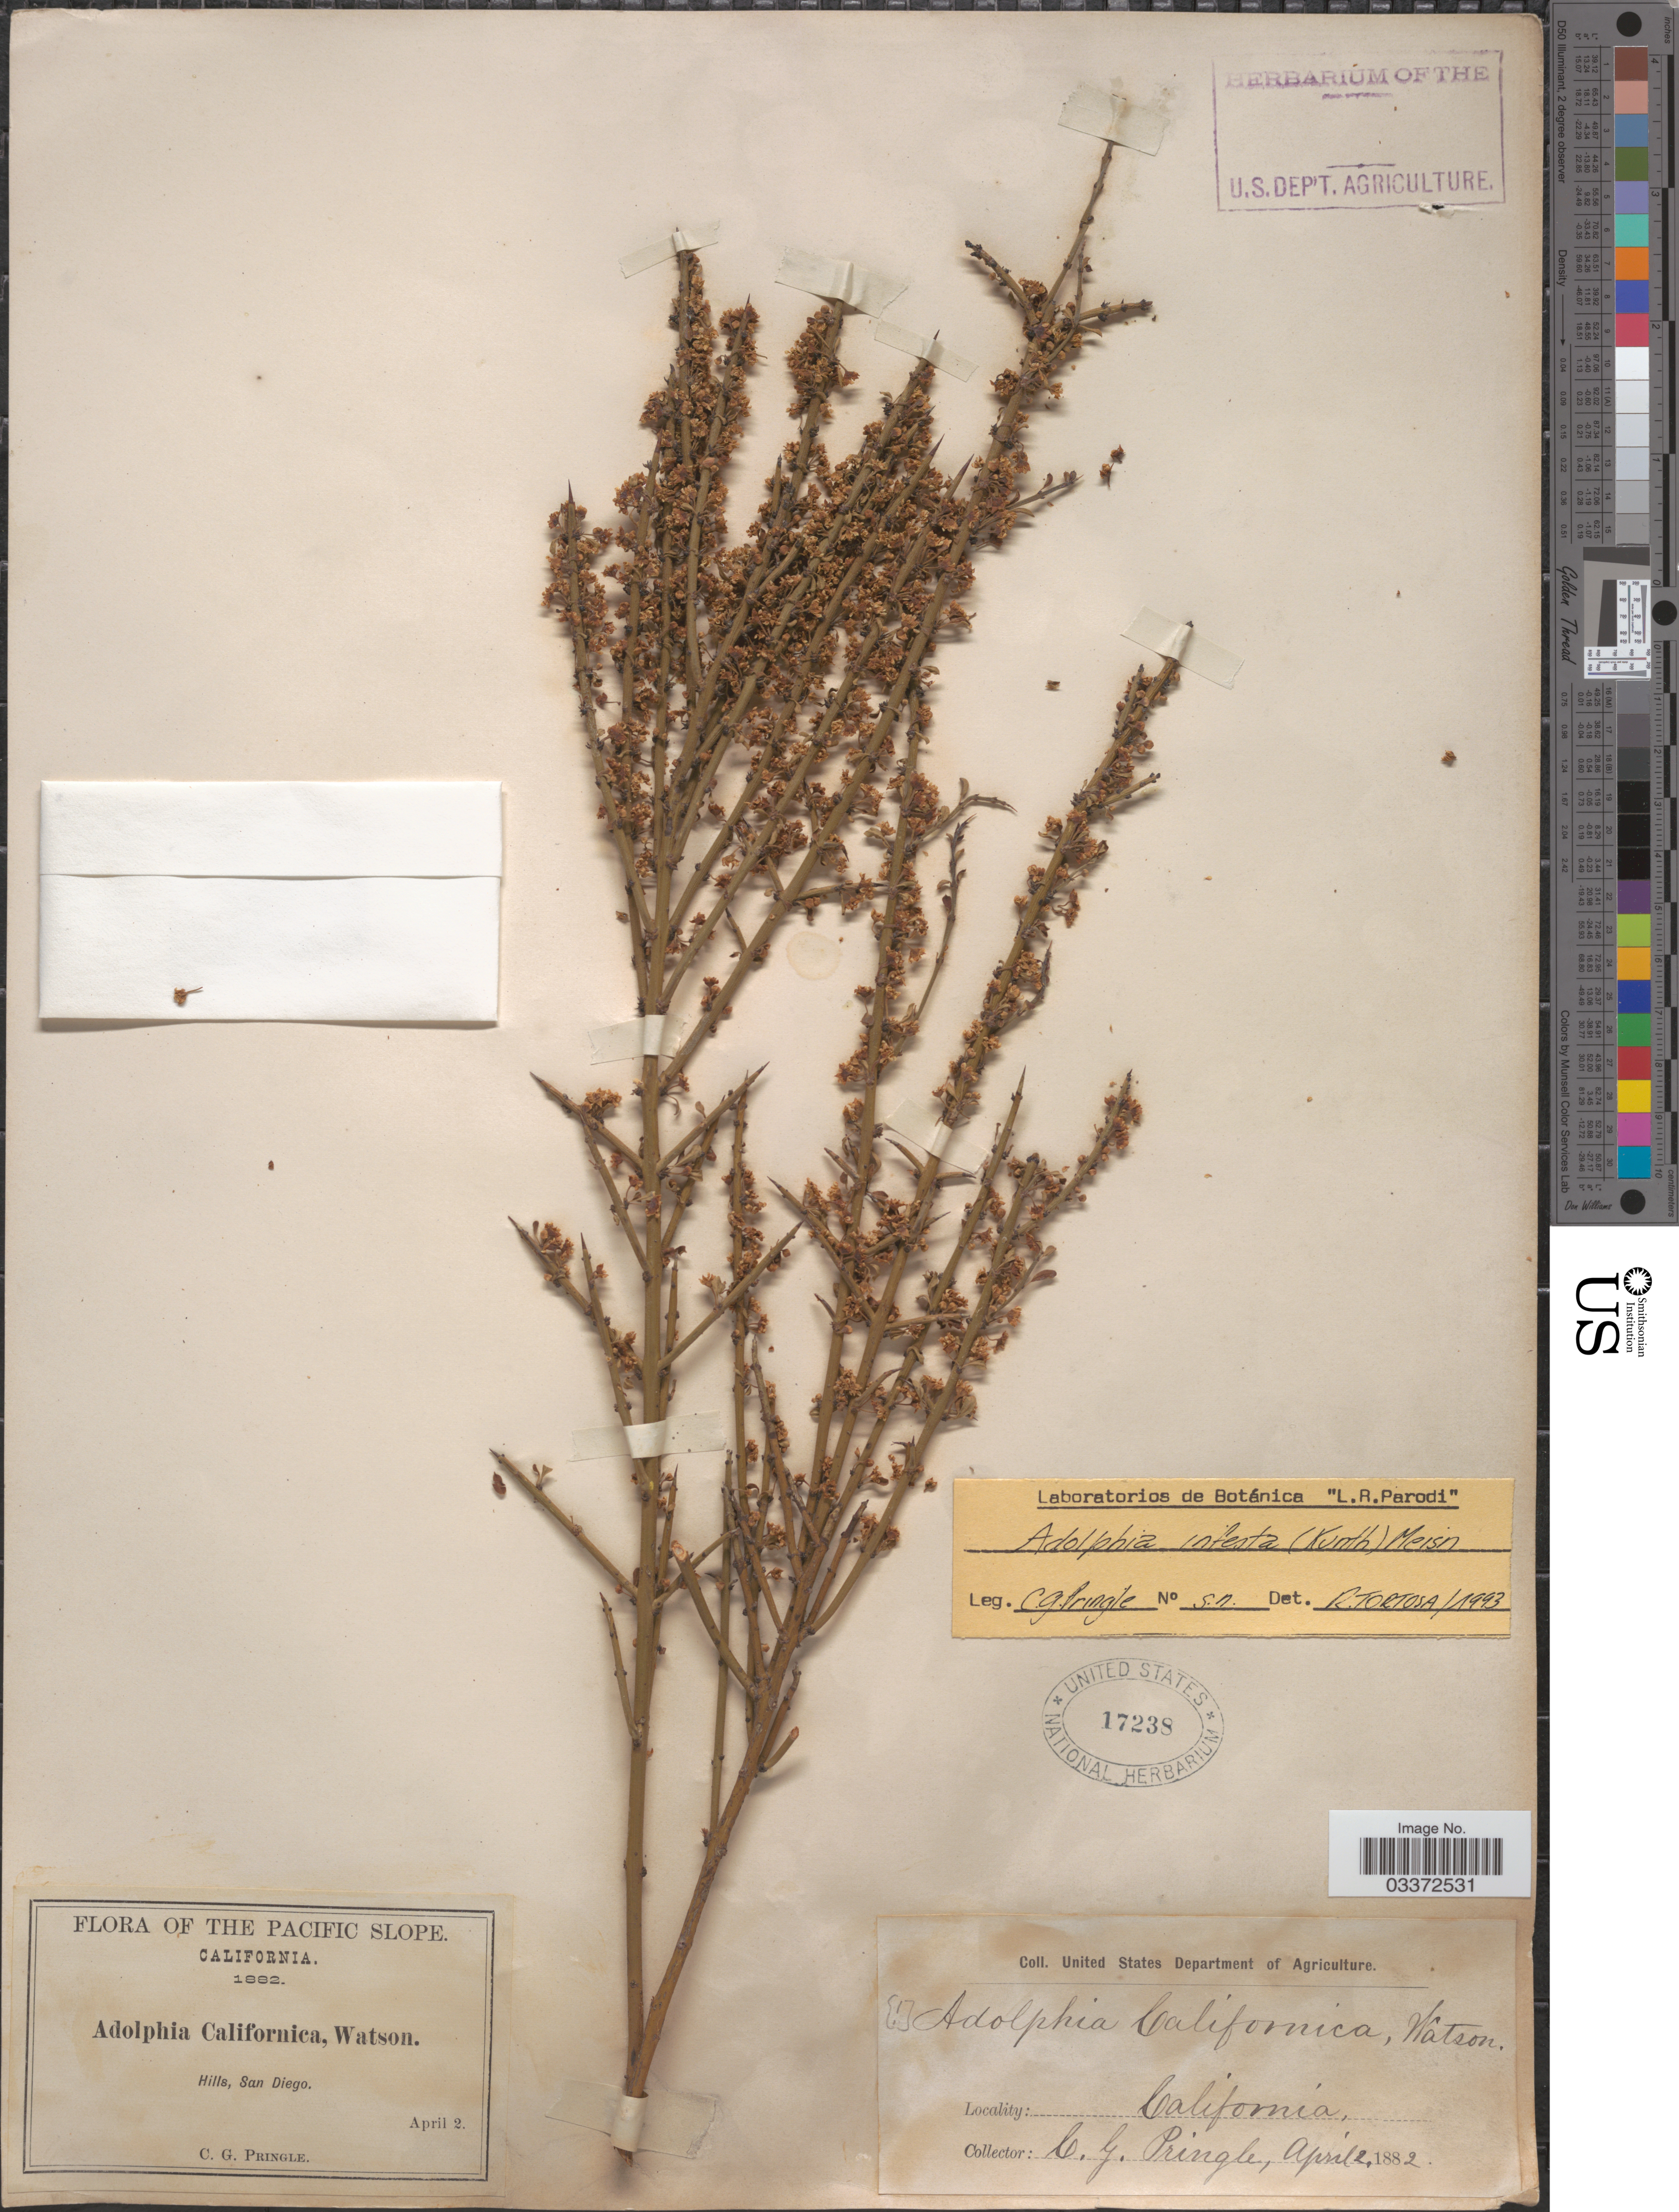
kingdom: Plantae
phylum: Tracheophyta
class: Magnoliopsida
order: Rosales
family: Rhamnaceae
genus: Adolphia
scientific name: Adolphia infesta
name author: (Kunth) Meisn.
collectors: C. G. Pringle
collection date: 1882-04-02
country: United States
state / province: California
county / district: San Diego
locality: The Pacific Slope. San Diego.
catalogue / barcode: US 17238